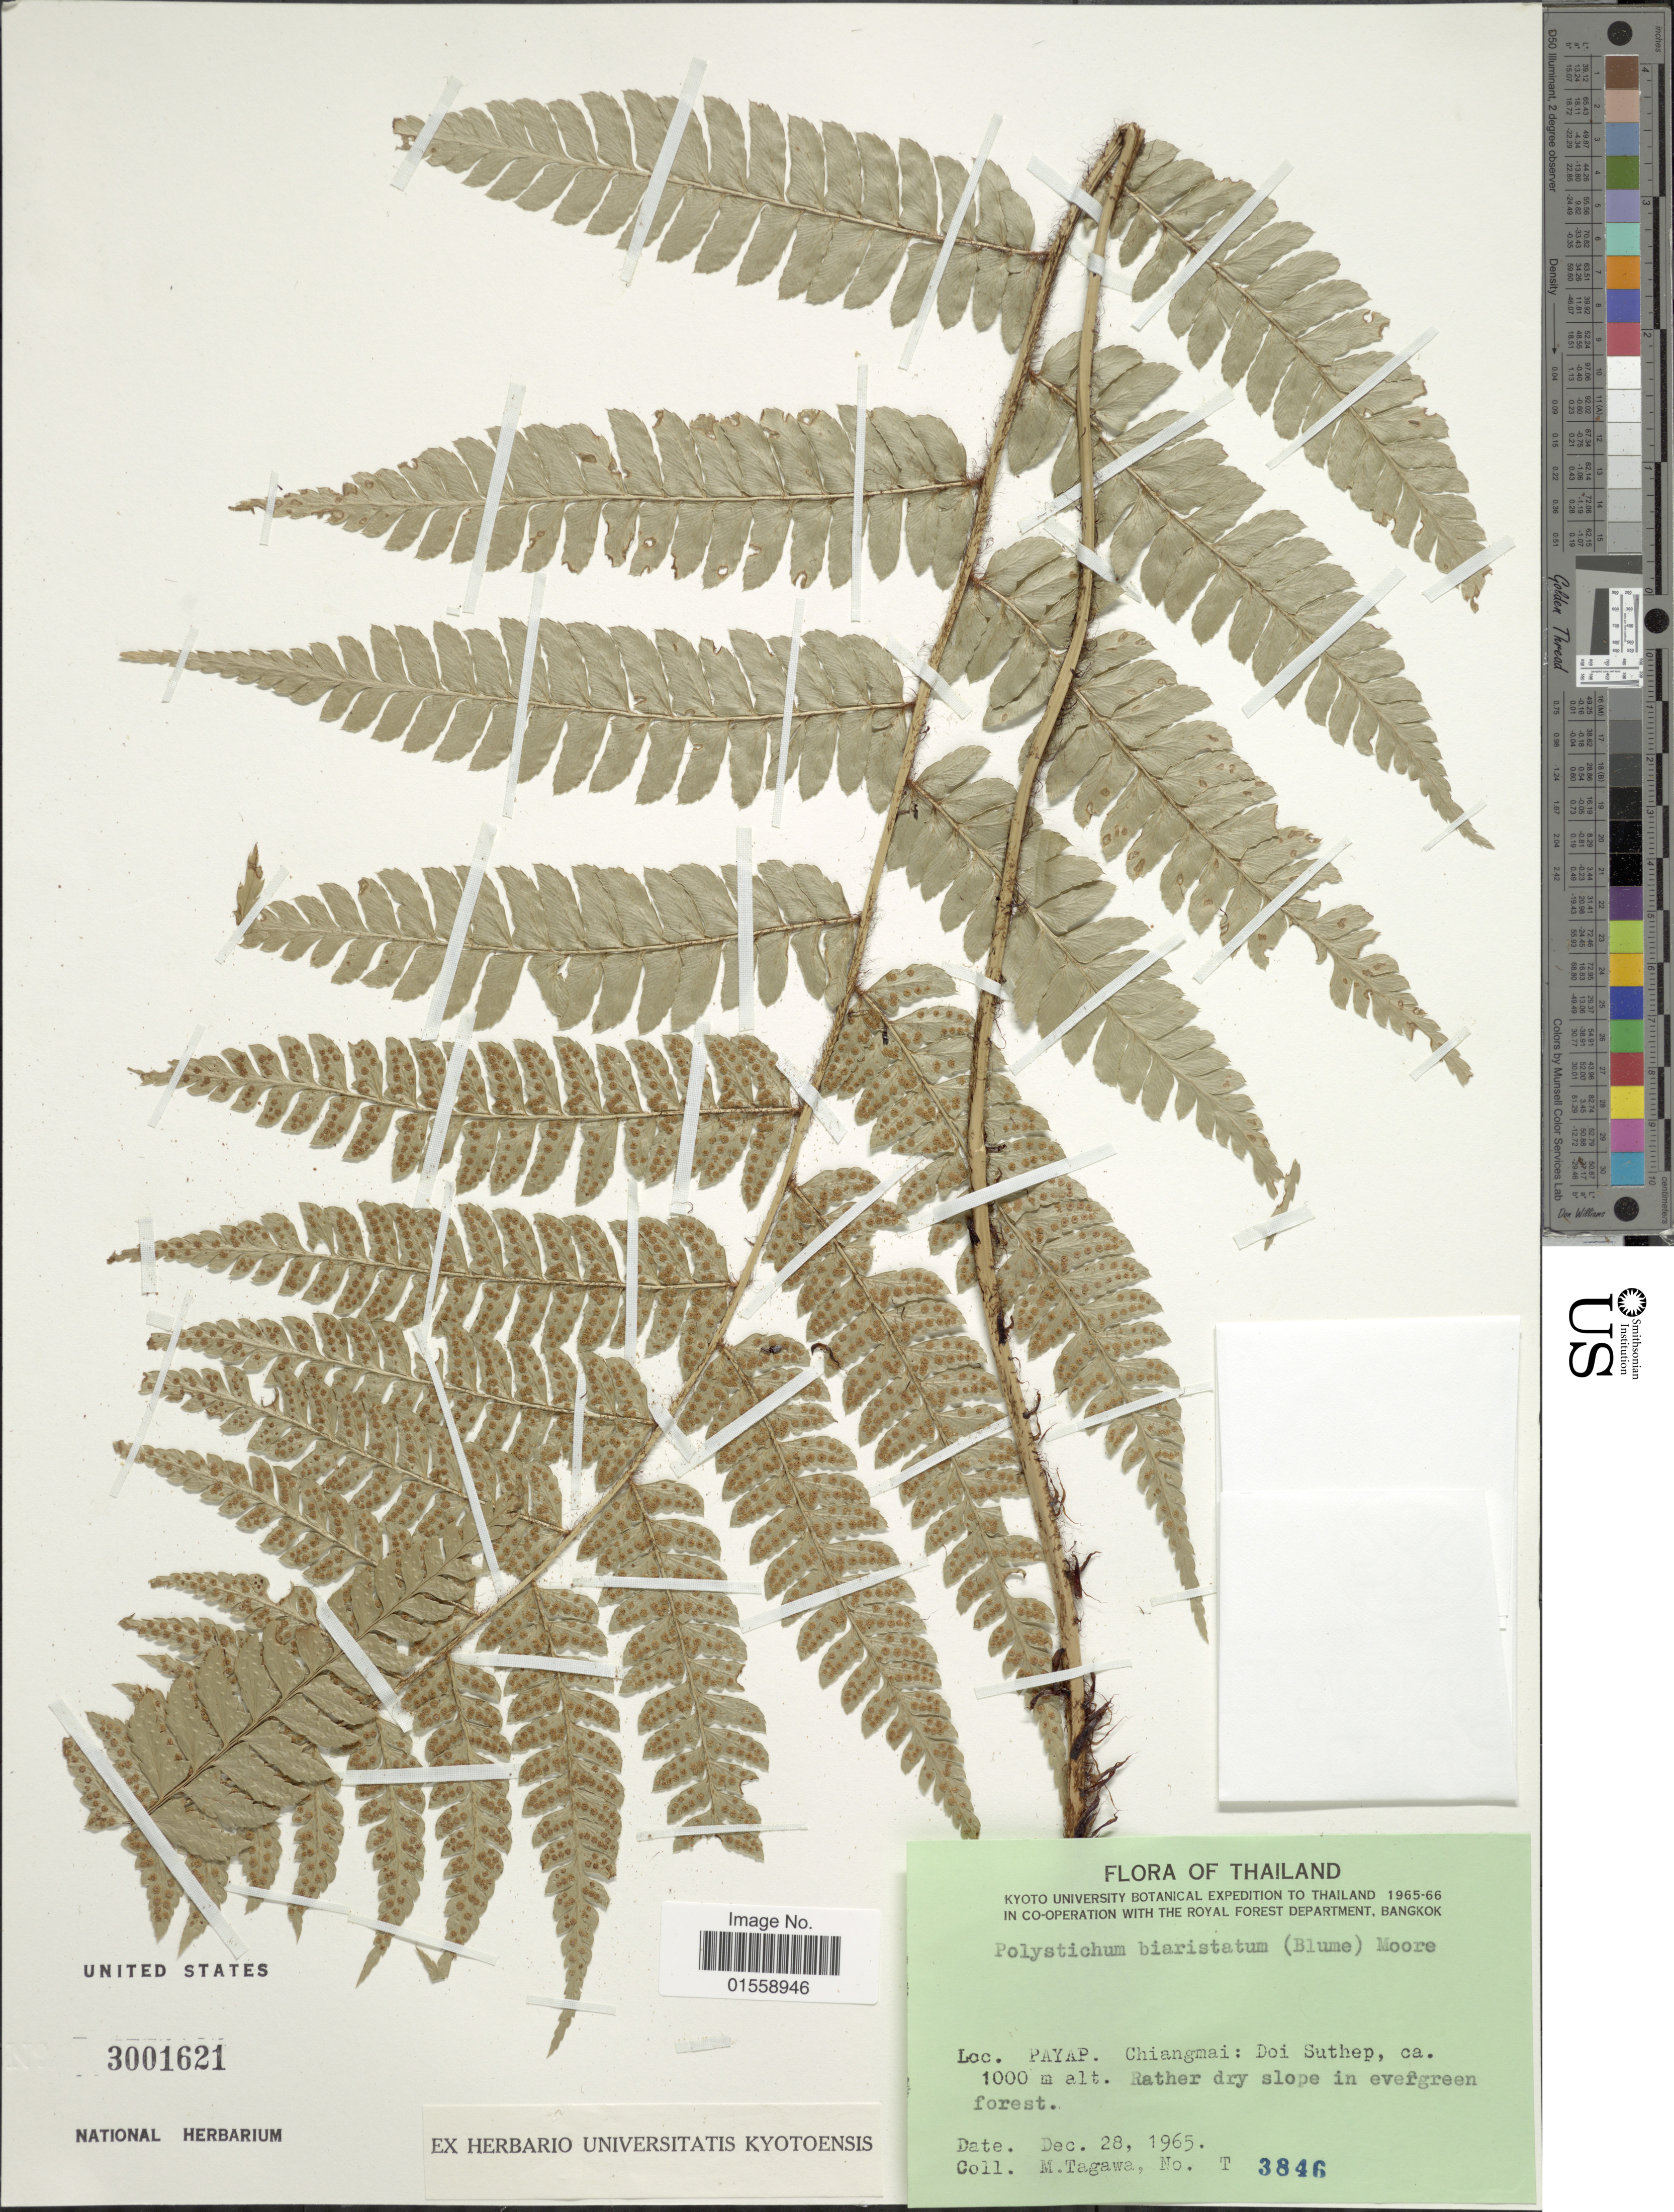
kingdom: Plantae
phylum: Tracheophyta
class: Polypodiopsida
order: Polypodiales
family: Dryopteridaceae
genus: Polystichum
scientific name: Polystichum biaristatum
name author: (Blume) T. Moore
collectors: M. Tagawa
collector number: T3846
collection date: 1965-12-28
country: Thailand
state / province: Chiang Mai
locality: Payap, Doi Suthep.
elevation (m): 1000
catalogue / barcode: US 3001621